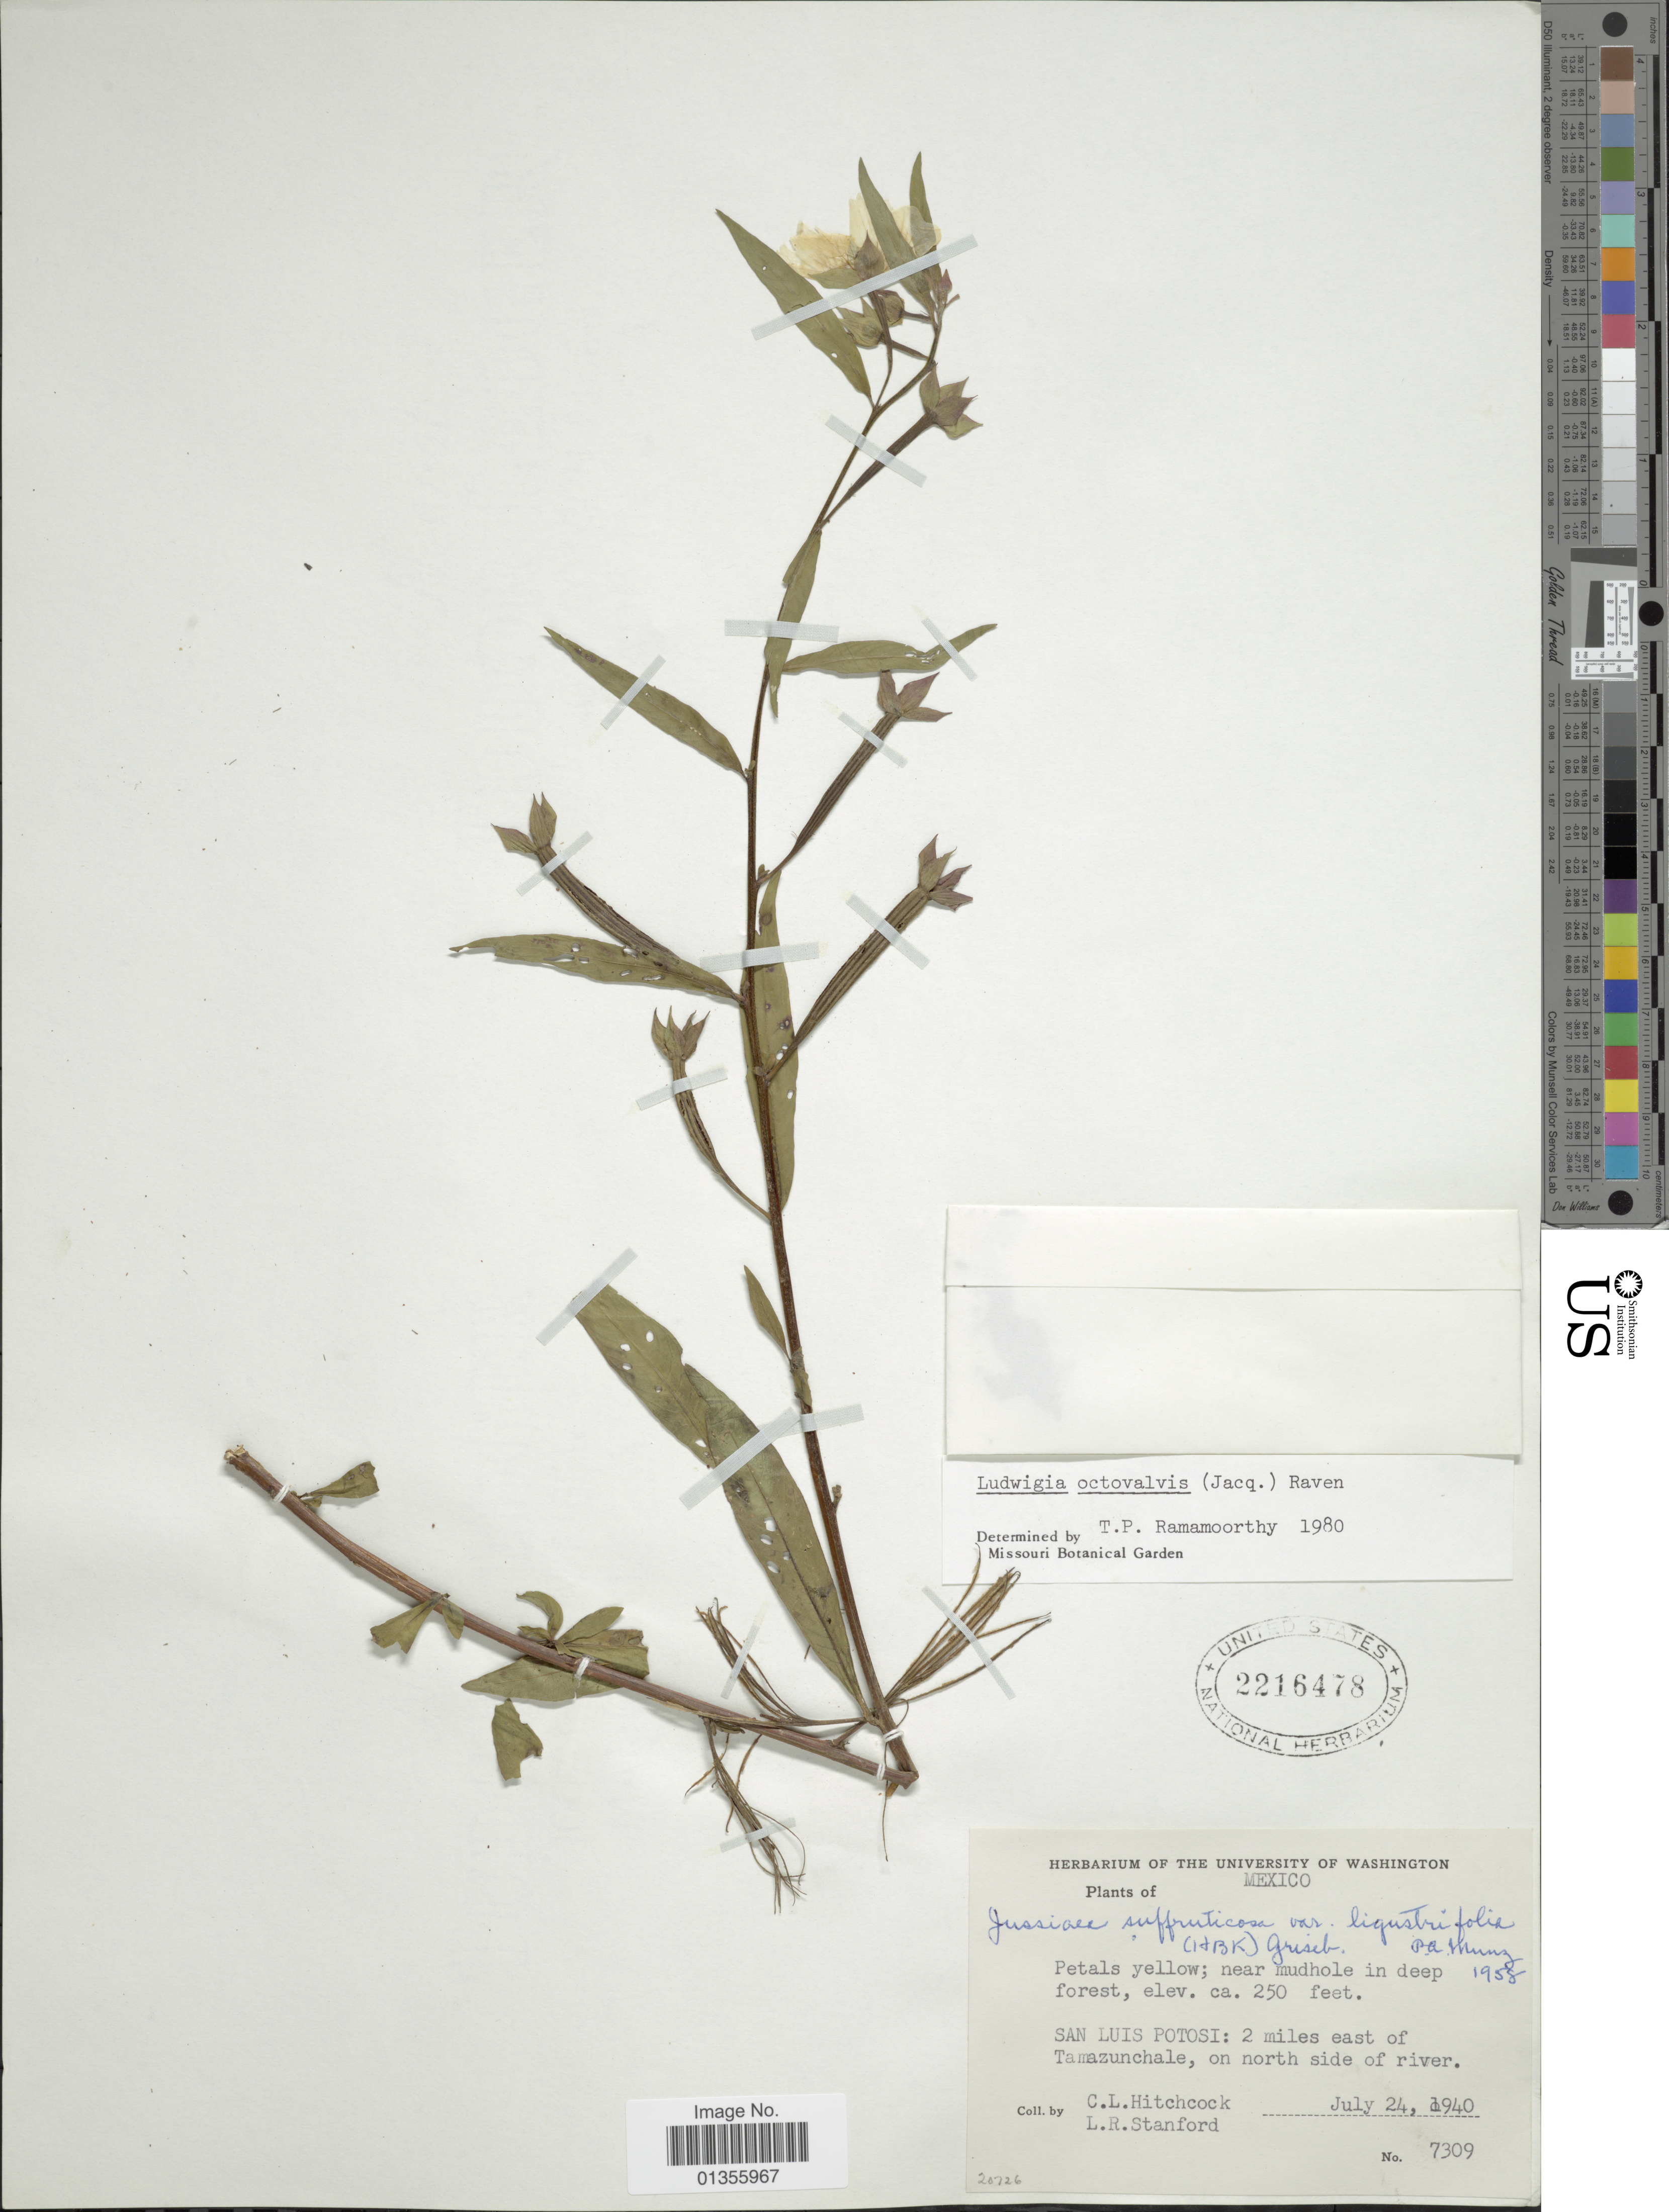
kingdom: Plantae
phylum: Tracheophyta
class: Magnoliopsida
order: Myrtales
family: Onagraceae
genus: Ludwigia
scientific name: Ludwigia octovalvis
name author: (Jacq.) P.H. Raven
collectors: C. L. Hitchcock & L. R. Stanford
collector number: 7309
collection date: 1940-07-24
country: Mexico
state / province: San Luis Potosí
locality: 2 miles east of Tamazunchale, on north side of river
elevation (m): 76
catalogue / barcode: US 2216478